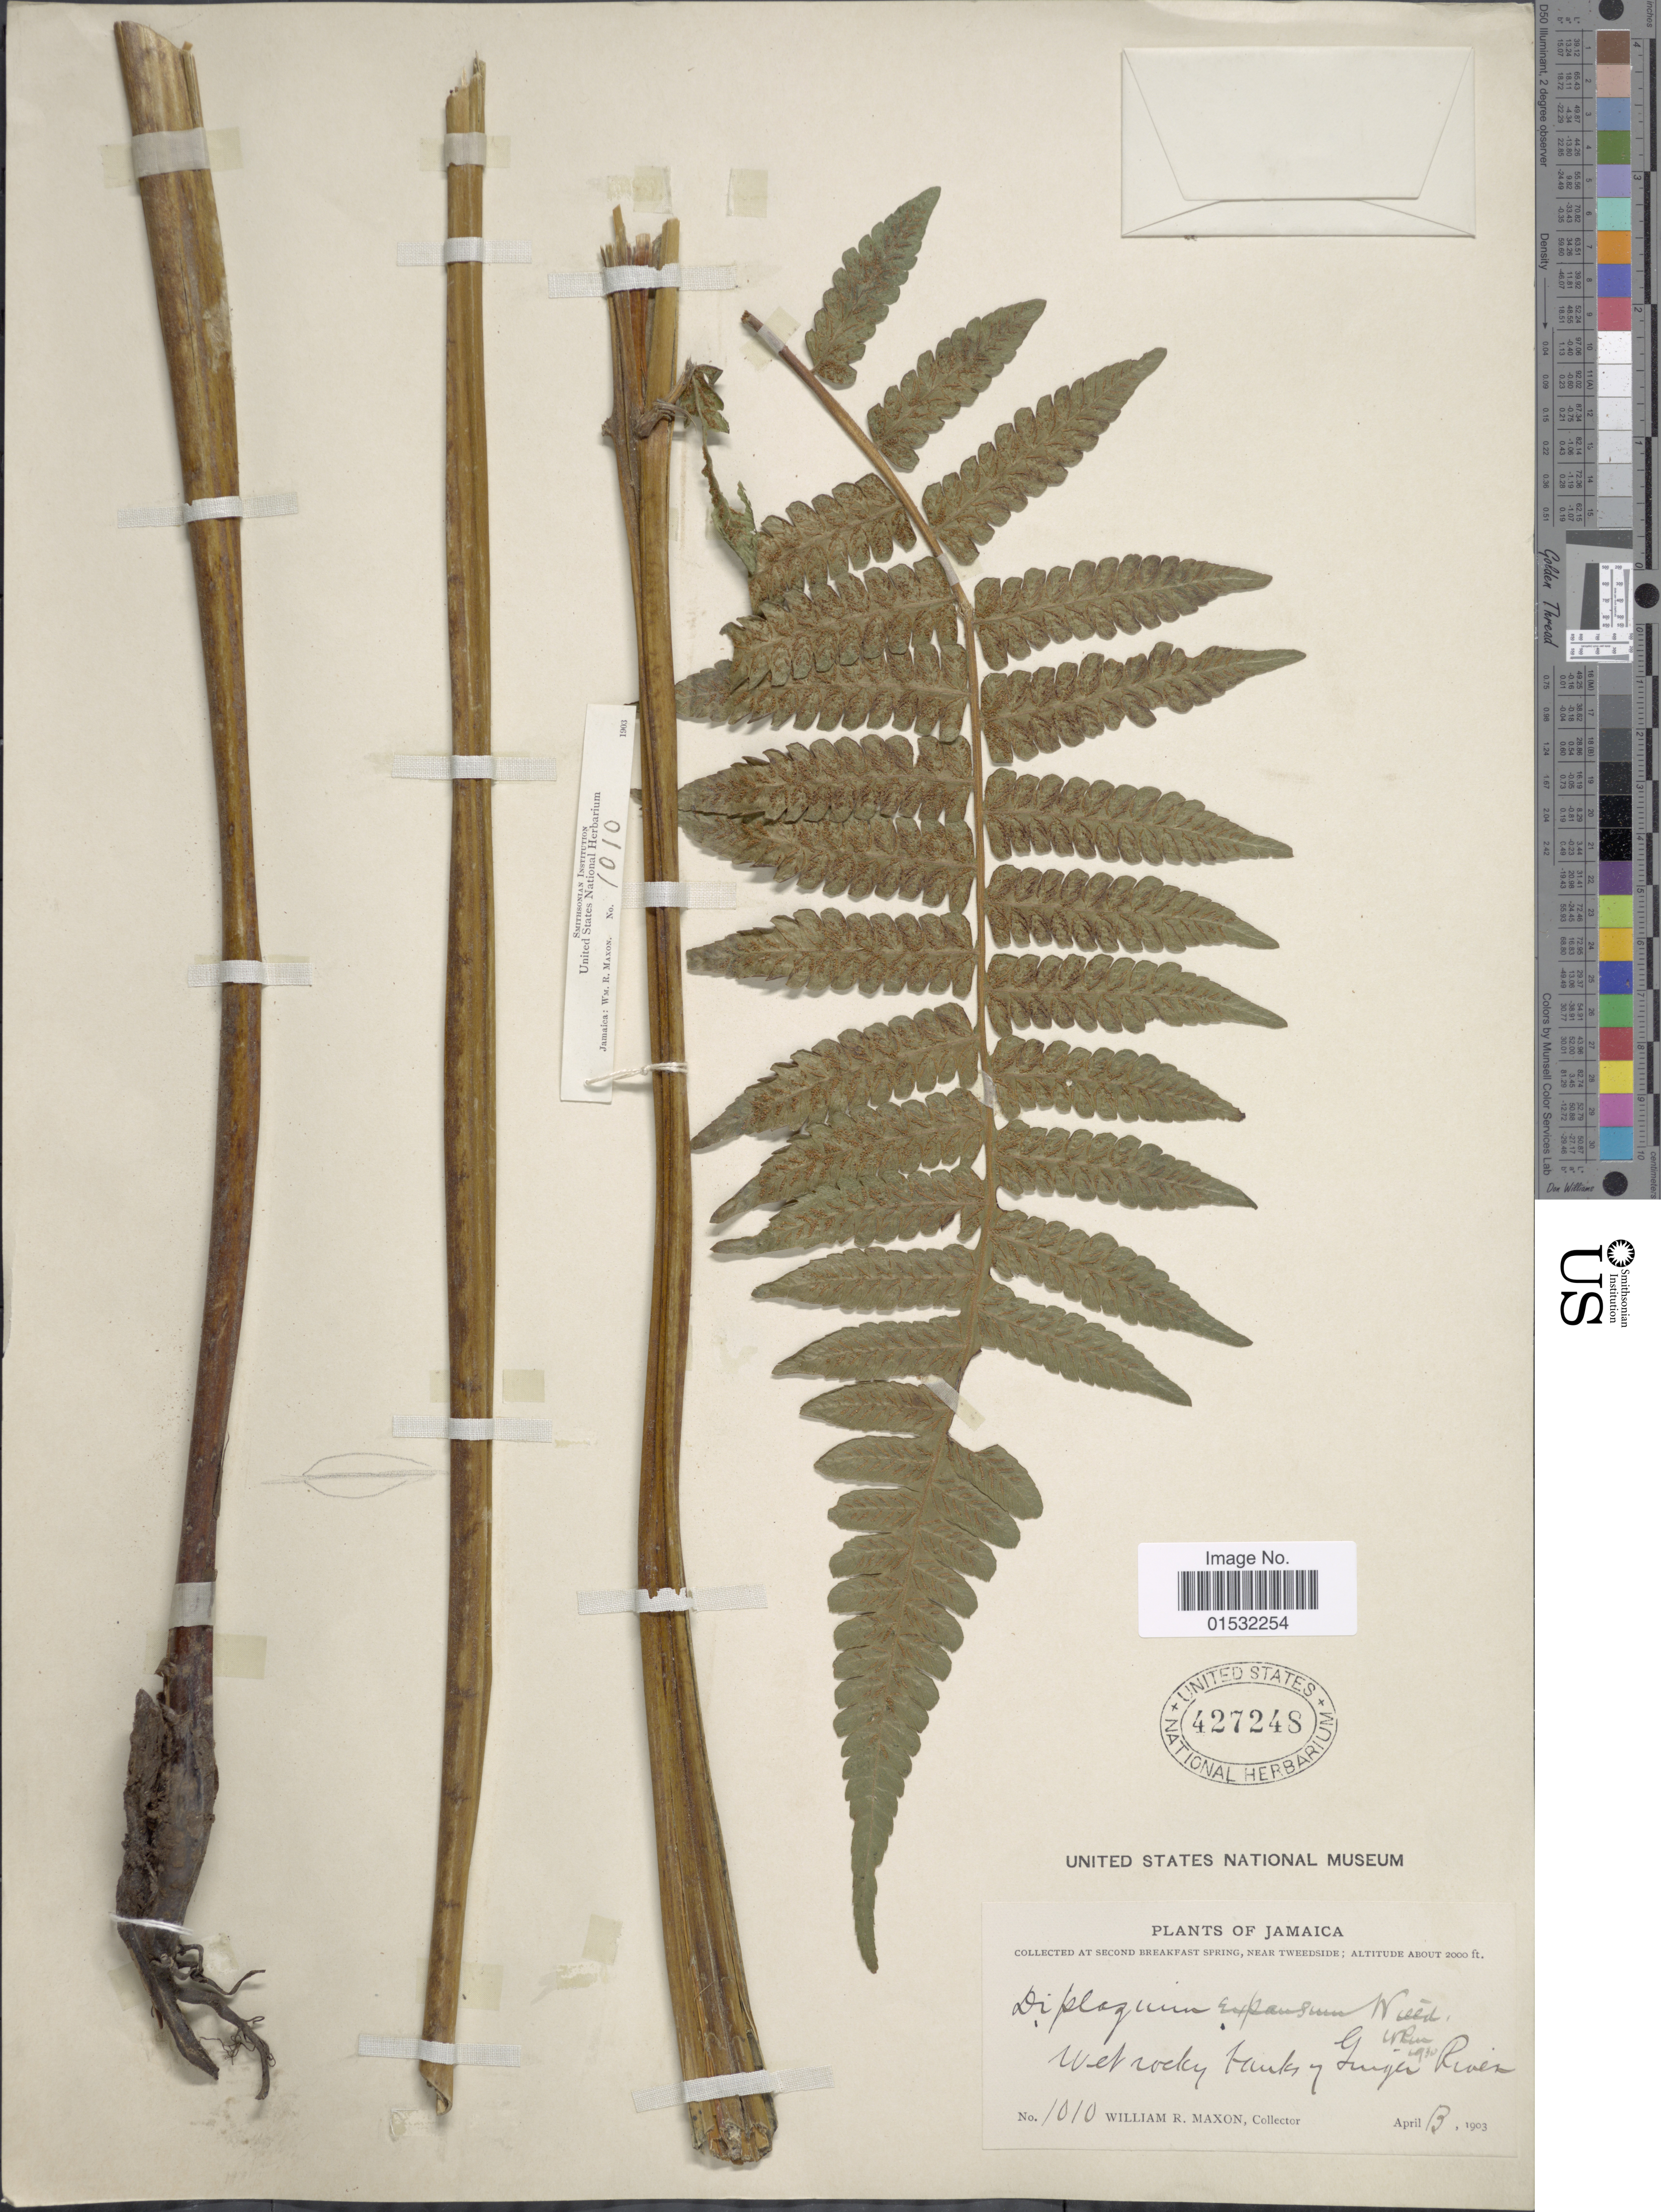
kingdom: Plantae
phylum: Tracheophyta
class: Polypodiopsida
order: Polypodiales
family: Athyriaceae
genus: Diplazium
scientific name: Diplazium expansum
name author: Willd.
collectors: W. R. Maxon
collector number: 1010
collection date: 1903-04-13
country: Jamaica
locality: Second Breakfast Spring, near Tweedside. Wet rocky banks of Ginger River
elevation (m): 610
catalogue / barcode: US 427248